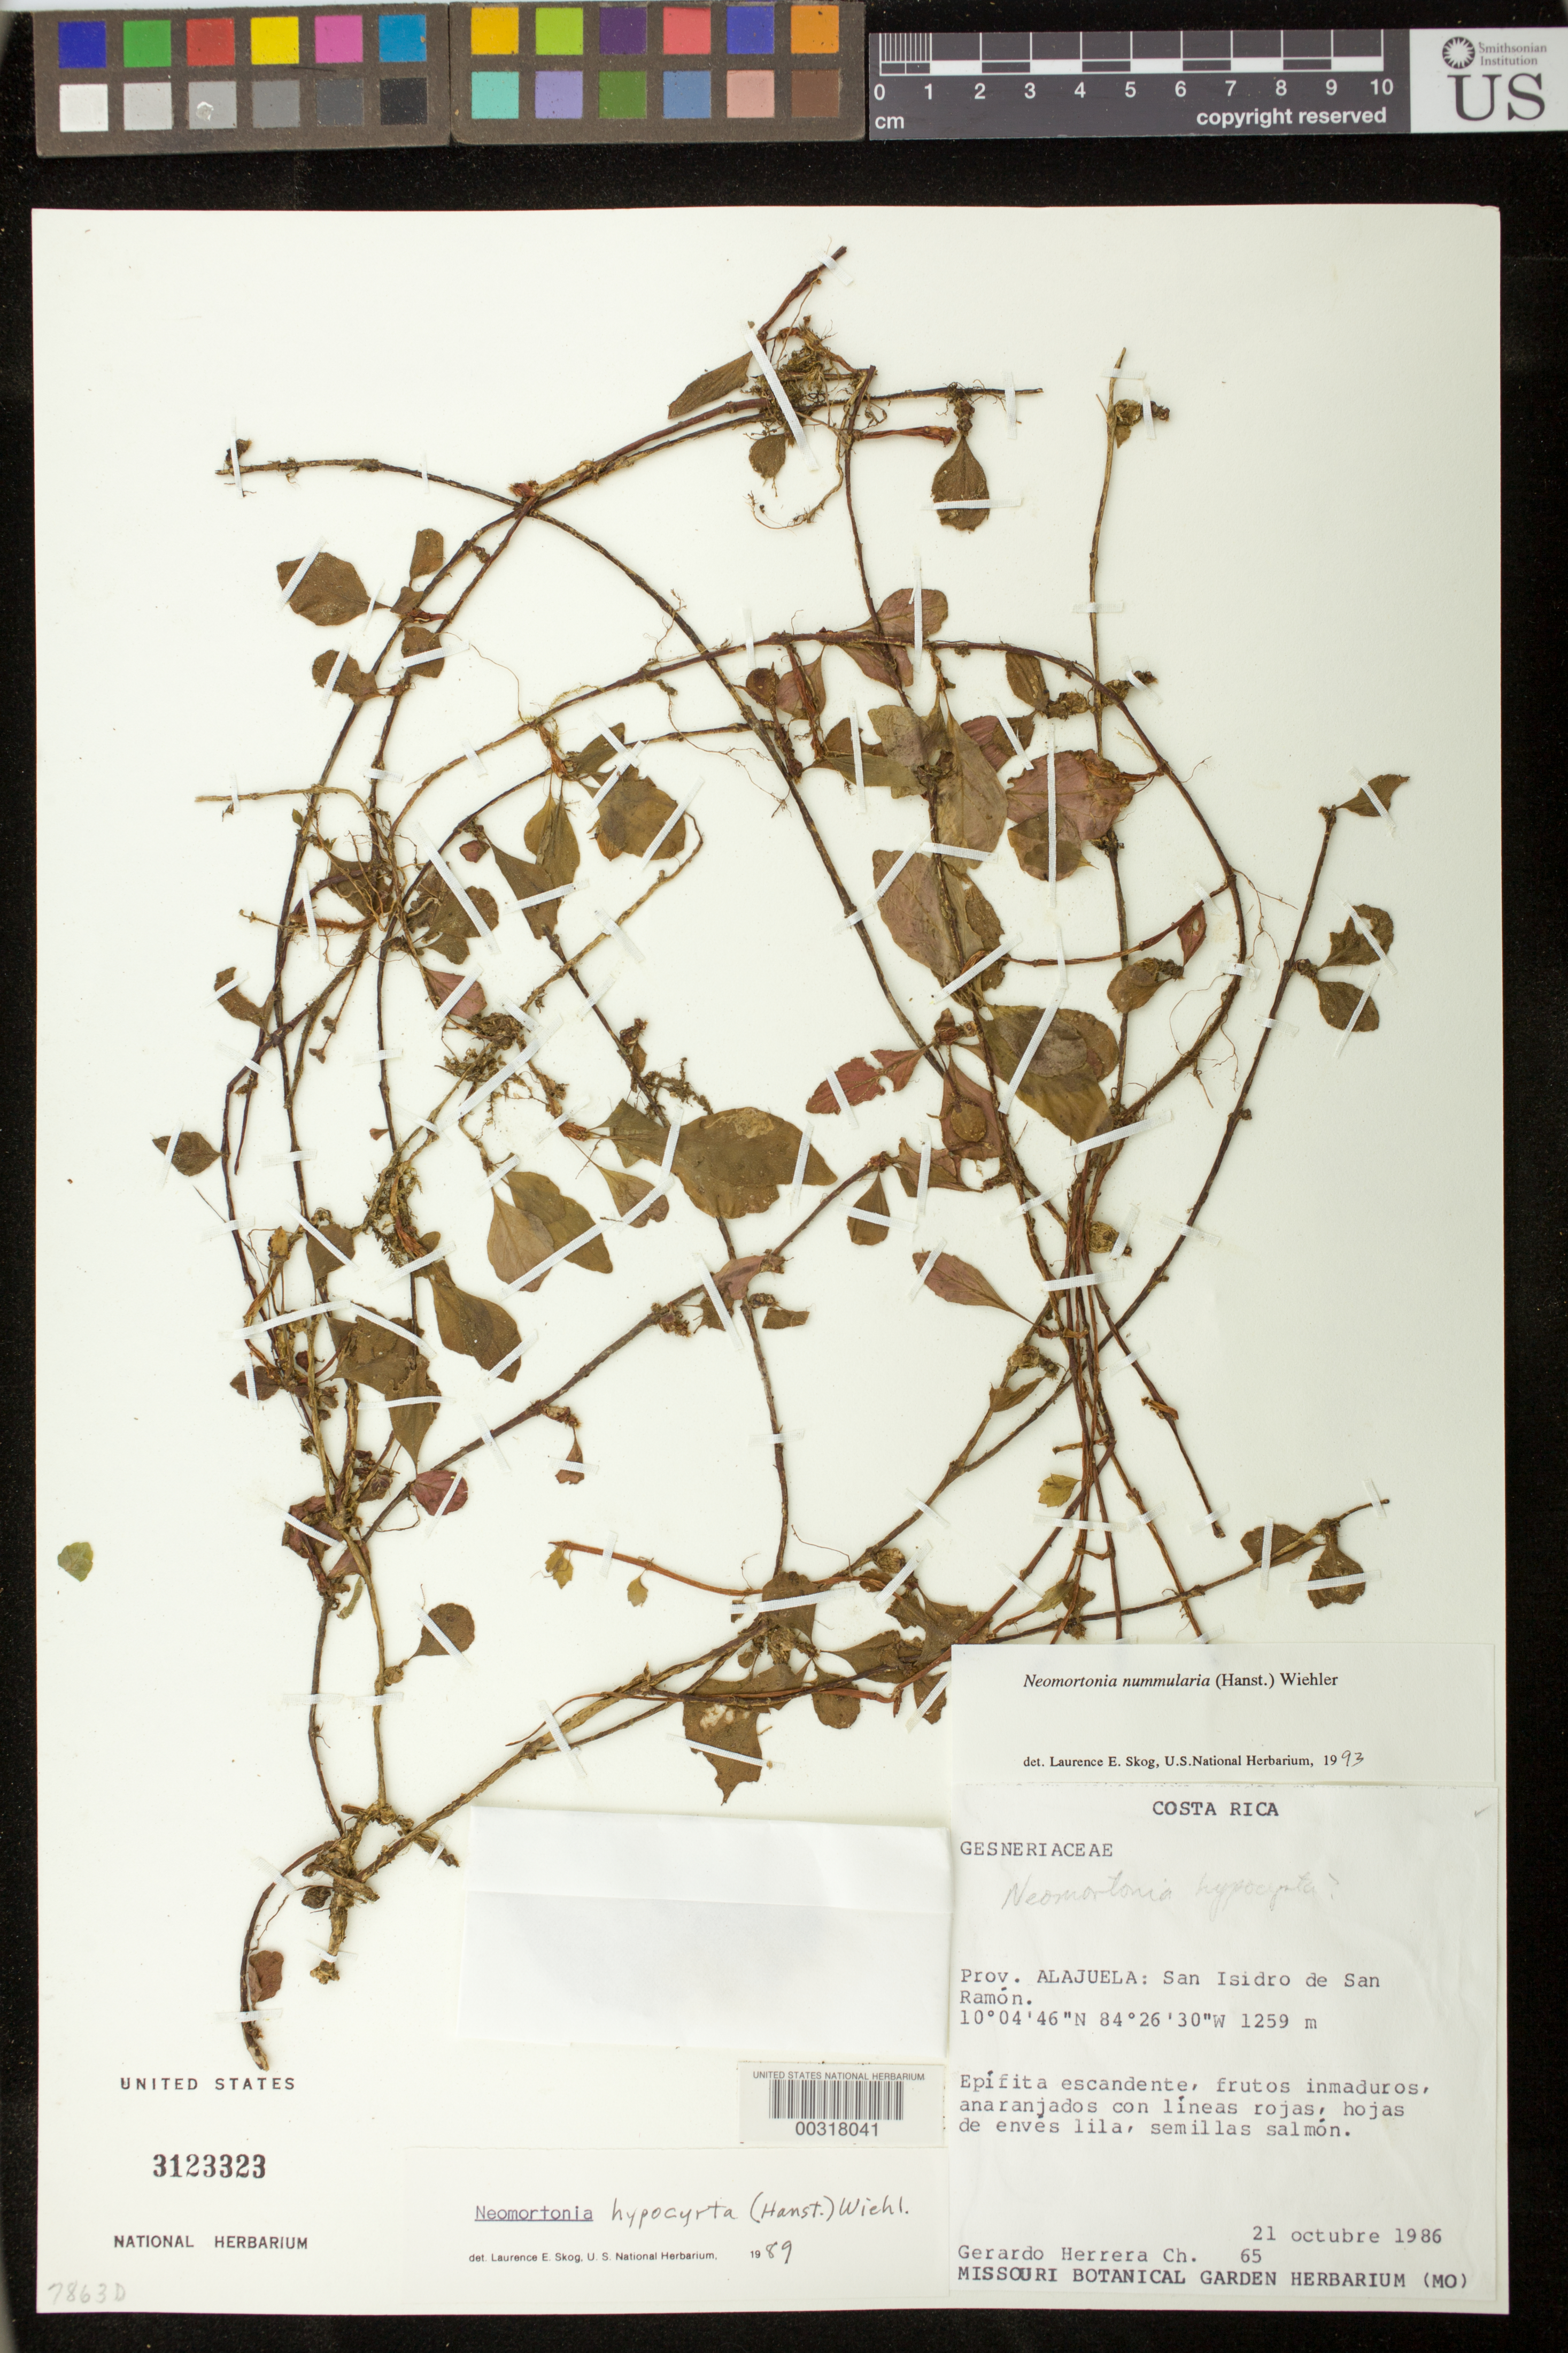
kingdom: Plantae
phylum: Tracheophyta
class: Magnoliopsida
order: Lamiales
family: Gesneriaceae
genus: Pachycaulos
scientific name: Pachycaulos nummularia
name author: (Hanst.) J.L. Clark & J.F. Sm.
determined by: Skog, Laurence E.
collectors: G. Herrera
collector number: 65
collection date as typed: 21 Oct 1986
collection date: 1986-10-21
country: Costa Rica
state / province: Alajuela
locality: San Isidro de San Ramon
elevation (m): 1259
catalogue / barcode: US 3123323